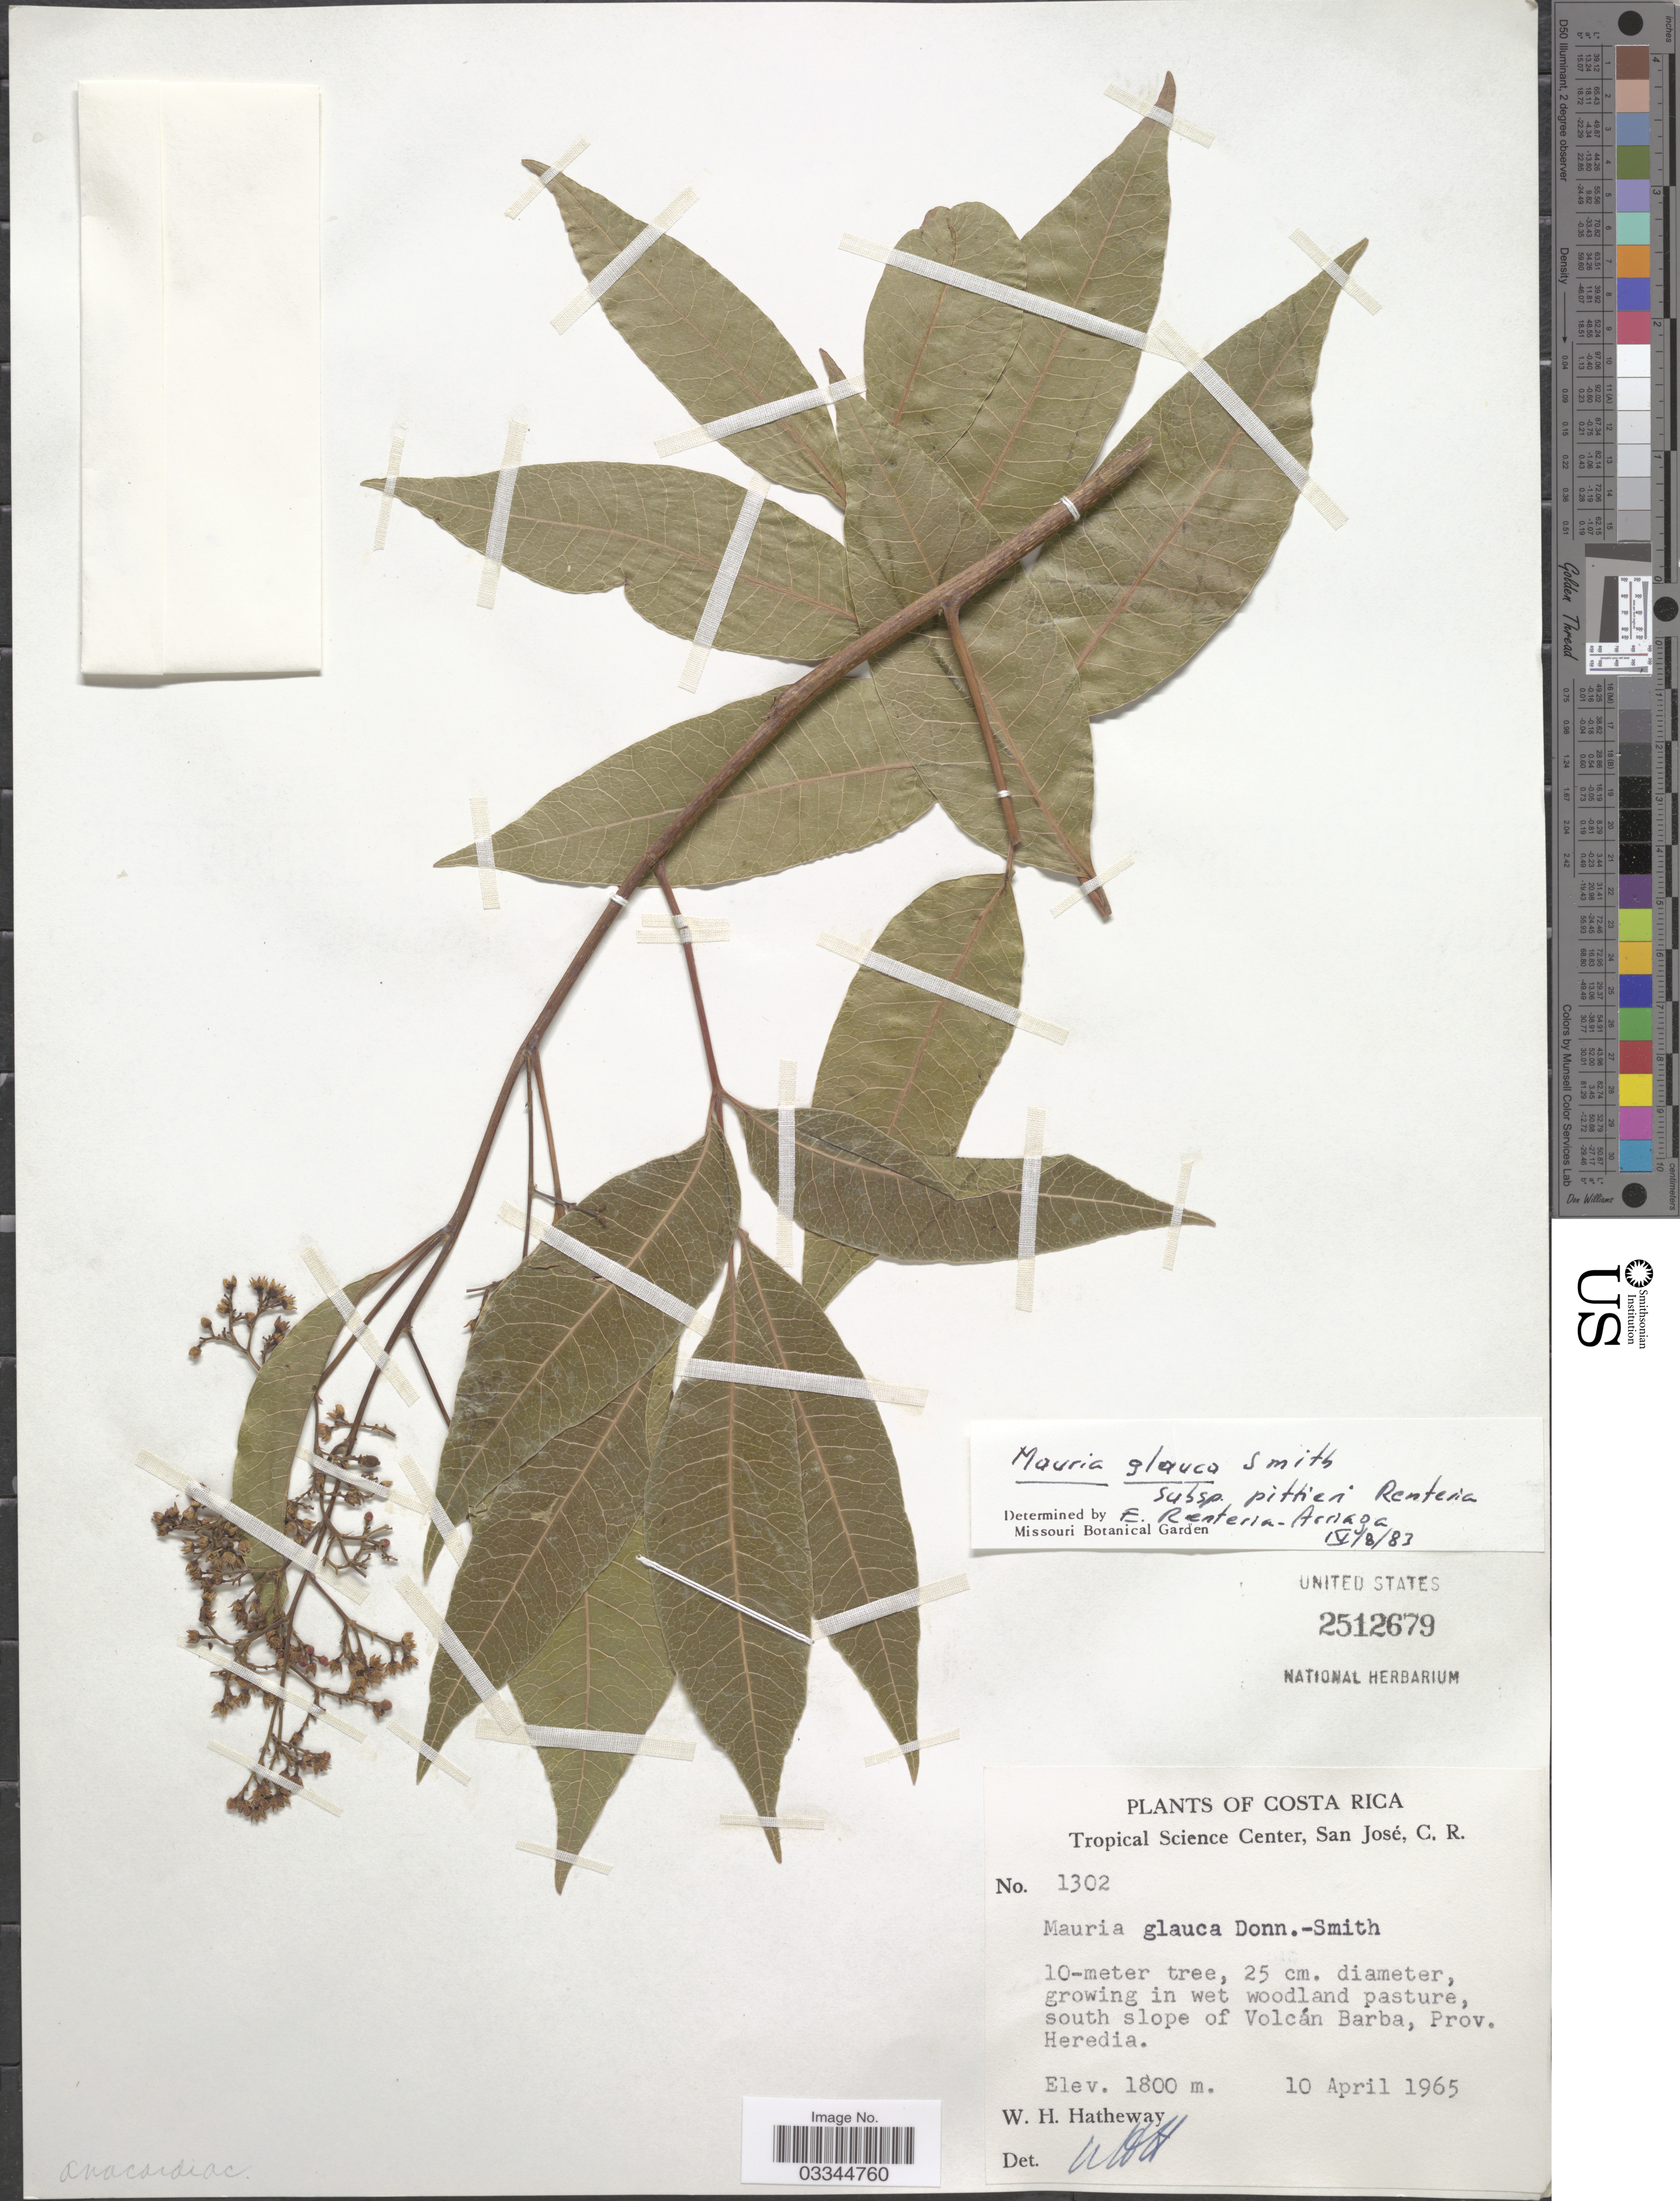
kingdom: Plantae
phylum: Tracheophyta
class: Magnoliopsida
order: Sapindales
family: Anacardiaceae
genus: Mauria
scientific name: Mauria glauca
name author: Donn. Sm.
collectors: W. H. Hatheway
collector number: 1302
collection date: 1965-04-10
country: Costa Rica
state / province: Heredia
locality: South slope of Volcán Barba.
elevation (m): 1800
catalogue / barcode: US 2512679